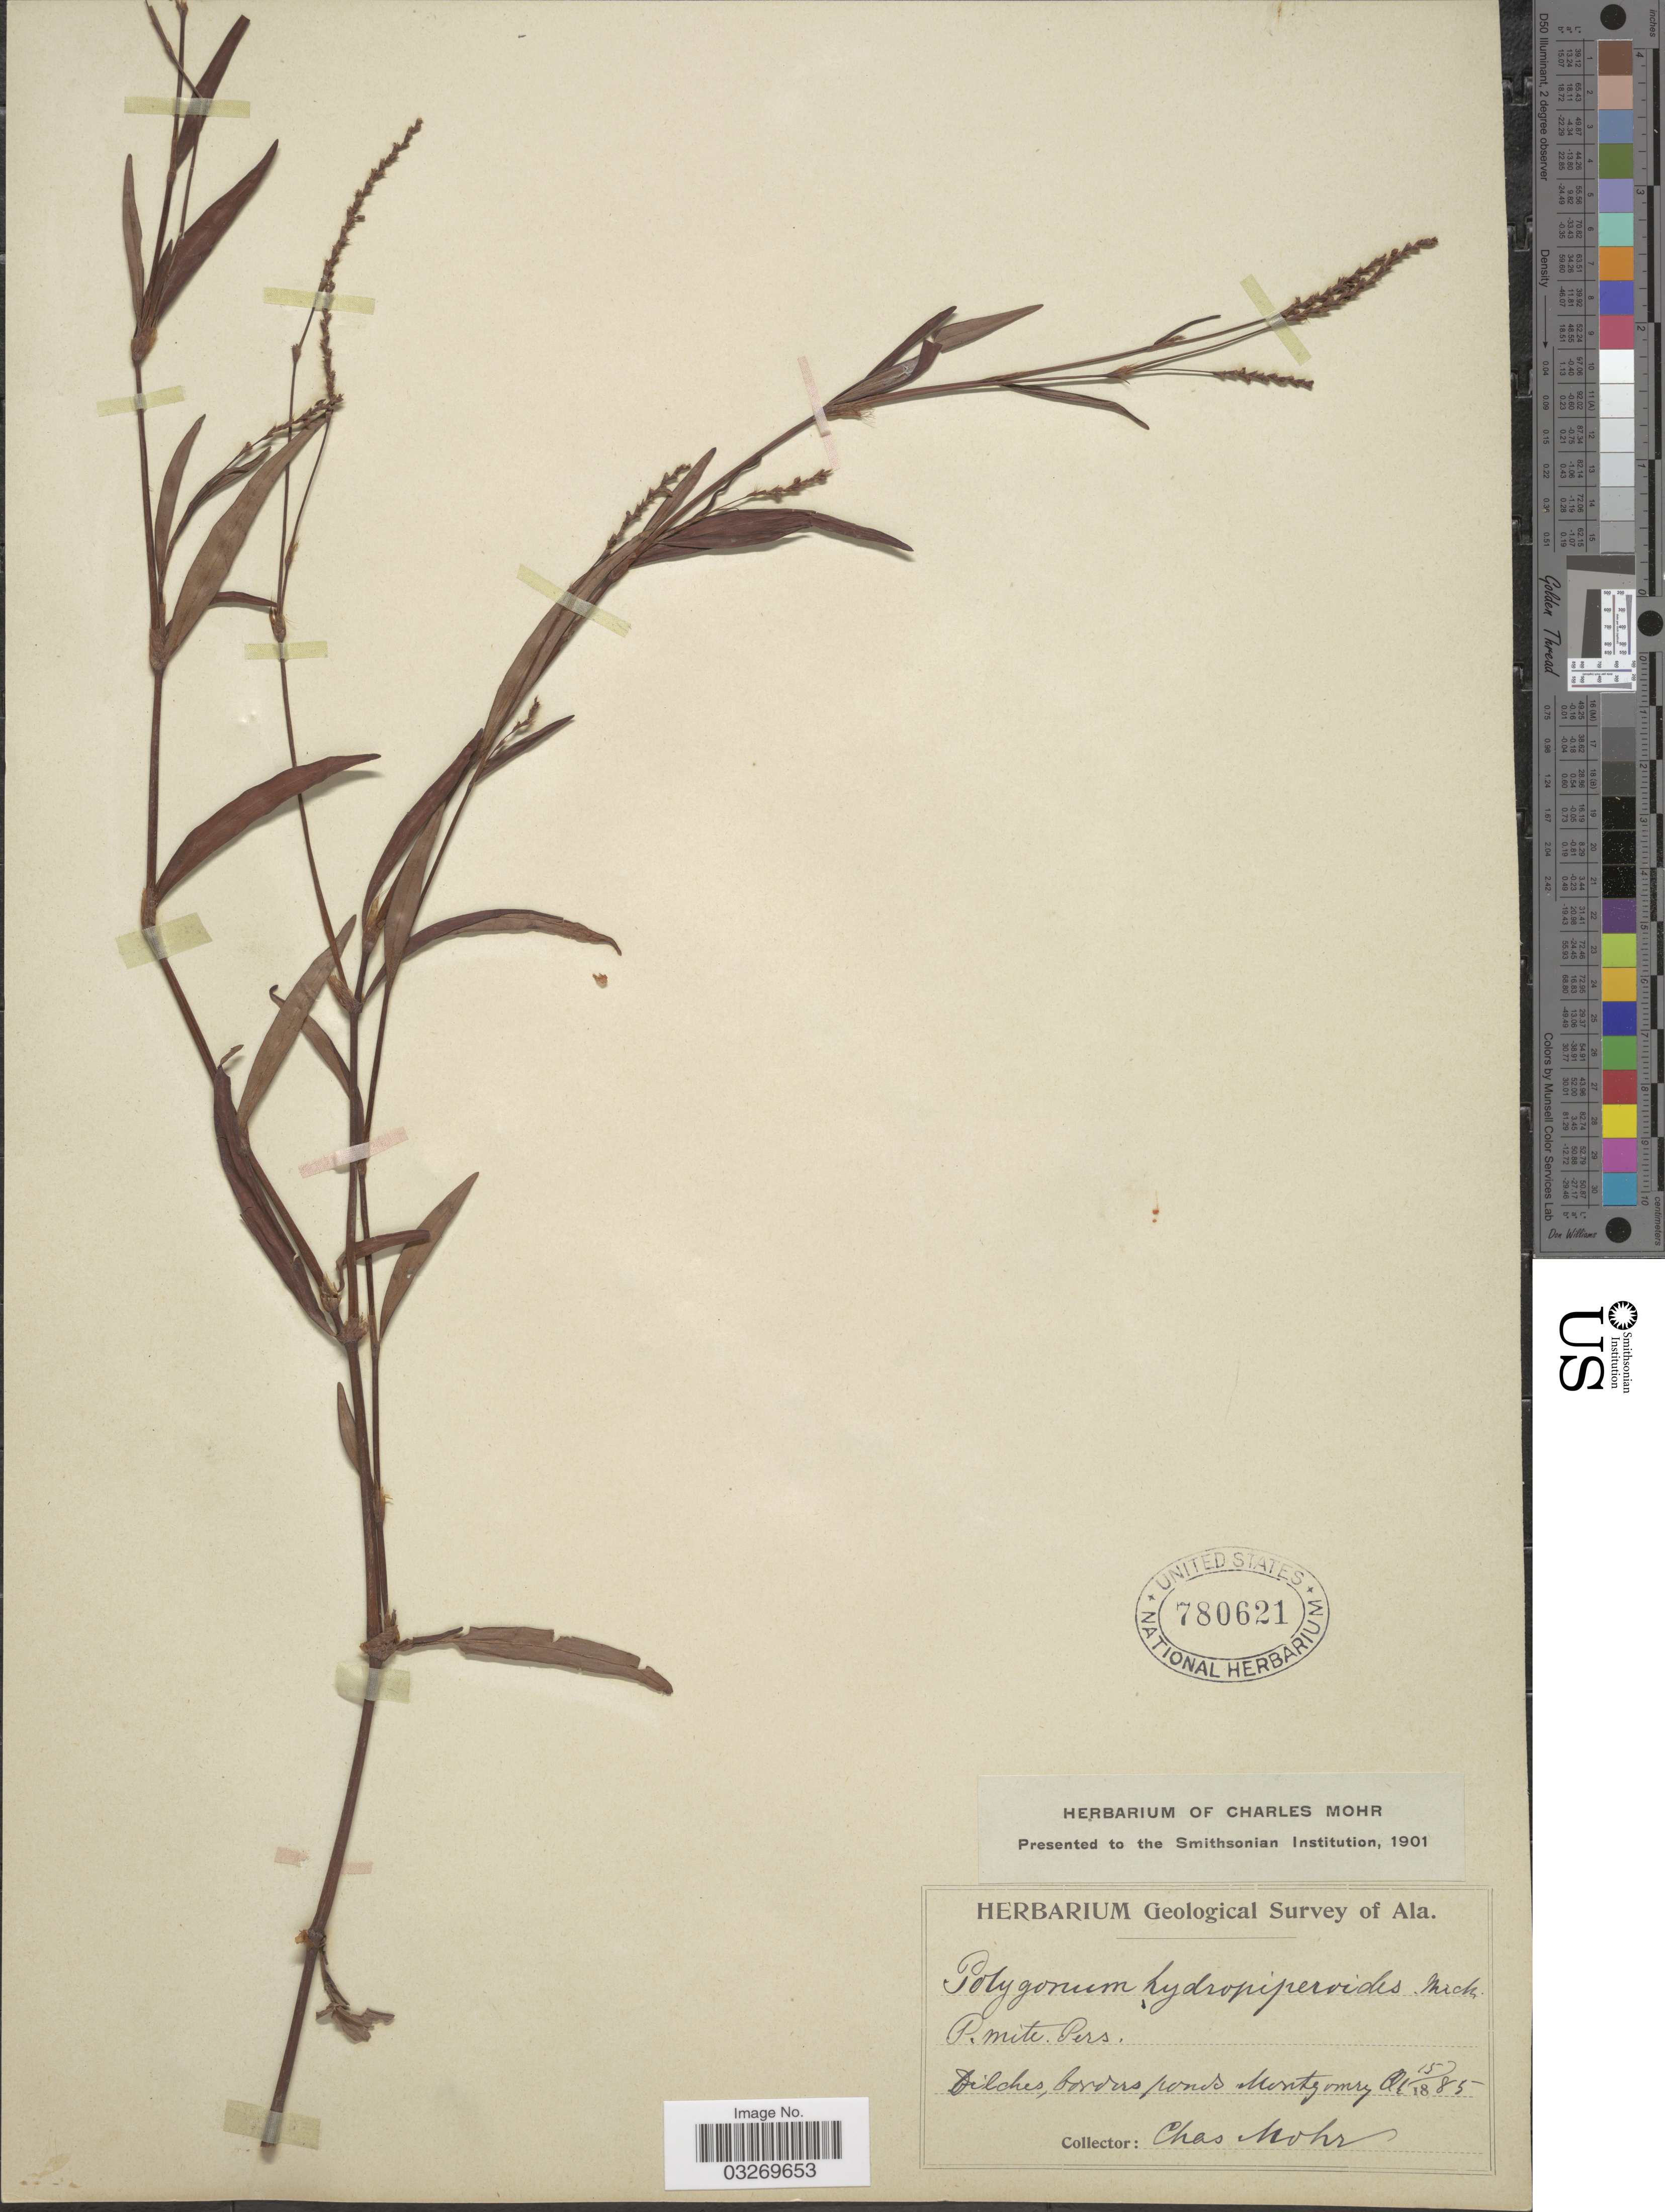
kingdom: Plantae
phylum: Tracheophyta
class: Magnoliopsida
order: Caryophyllales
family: Polygonaceae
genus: Persicaria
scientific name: Persicaria hydropiperoides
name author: (Michx.) Small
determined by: Atha, D. E.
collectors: Mohr, C. T. (herbarium)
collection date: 1885-10-15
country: United States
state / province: Alabama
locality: Ditches, borders ponds Montgomery.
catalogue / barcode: US 780621